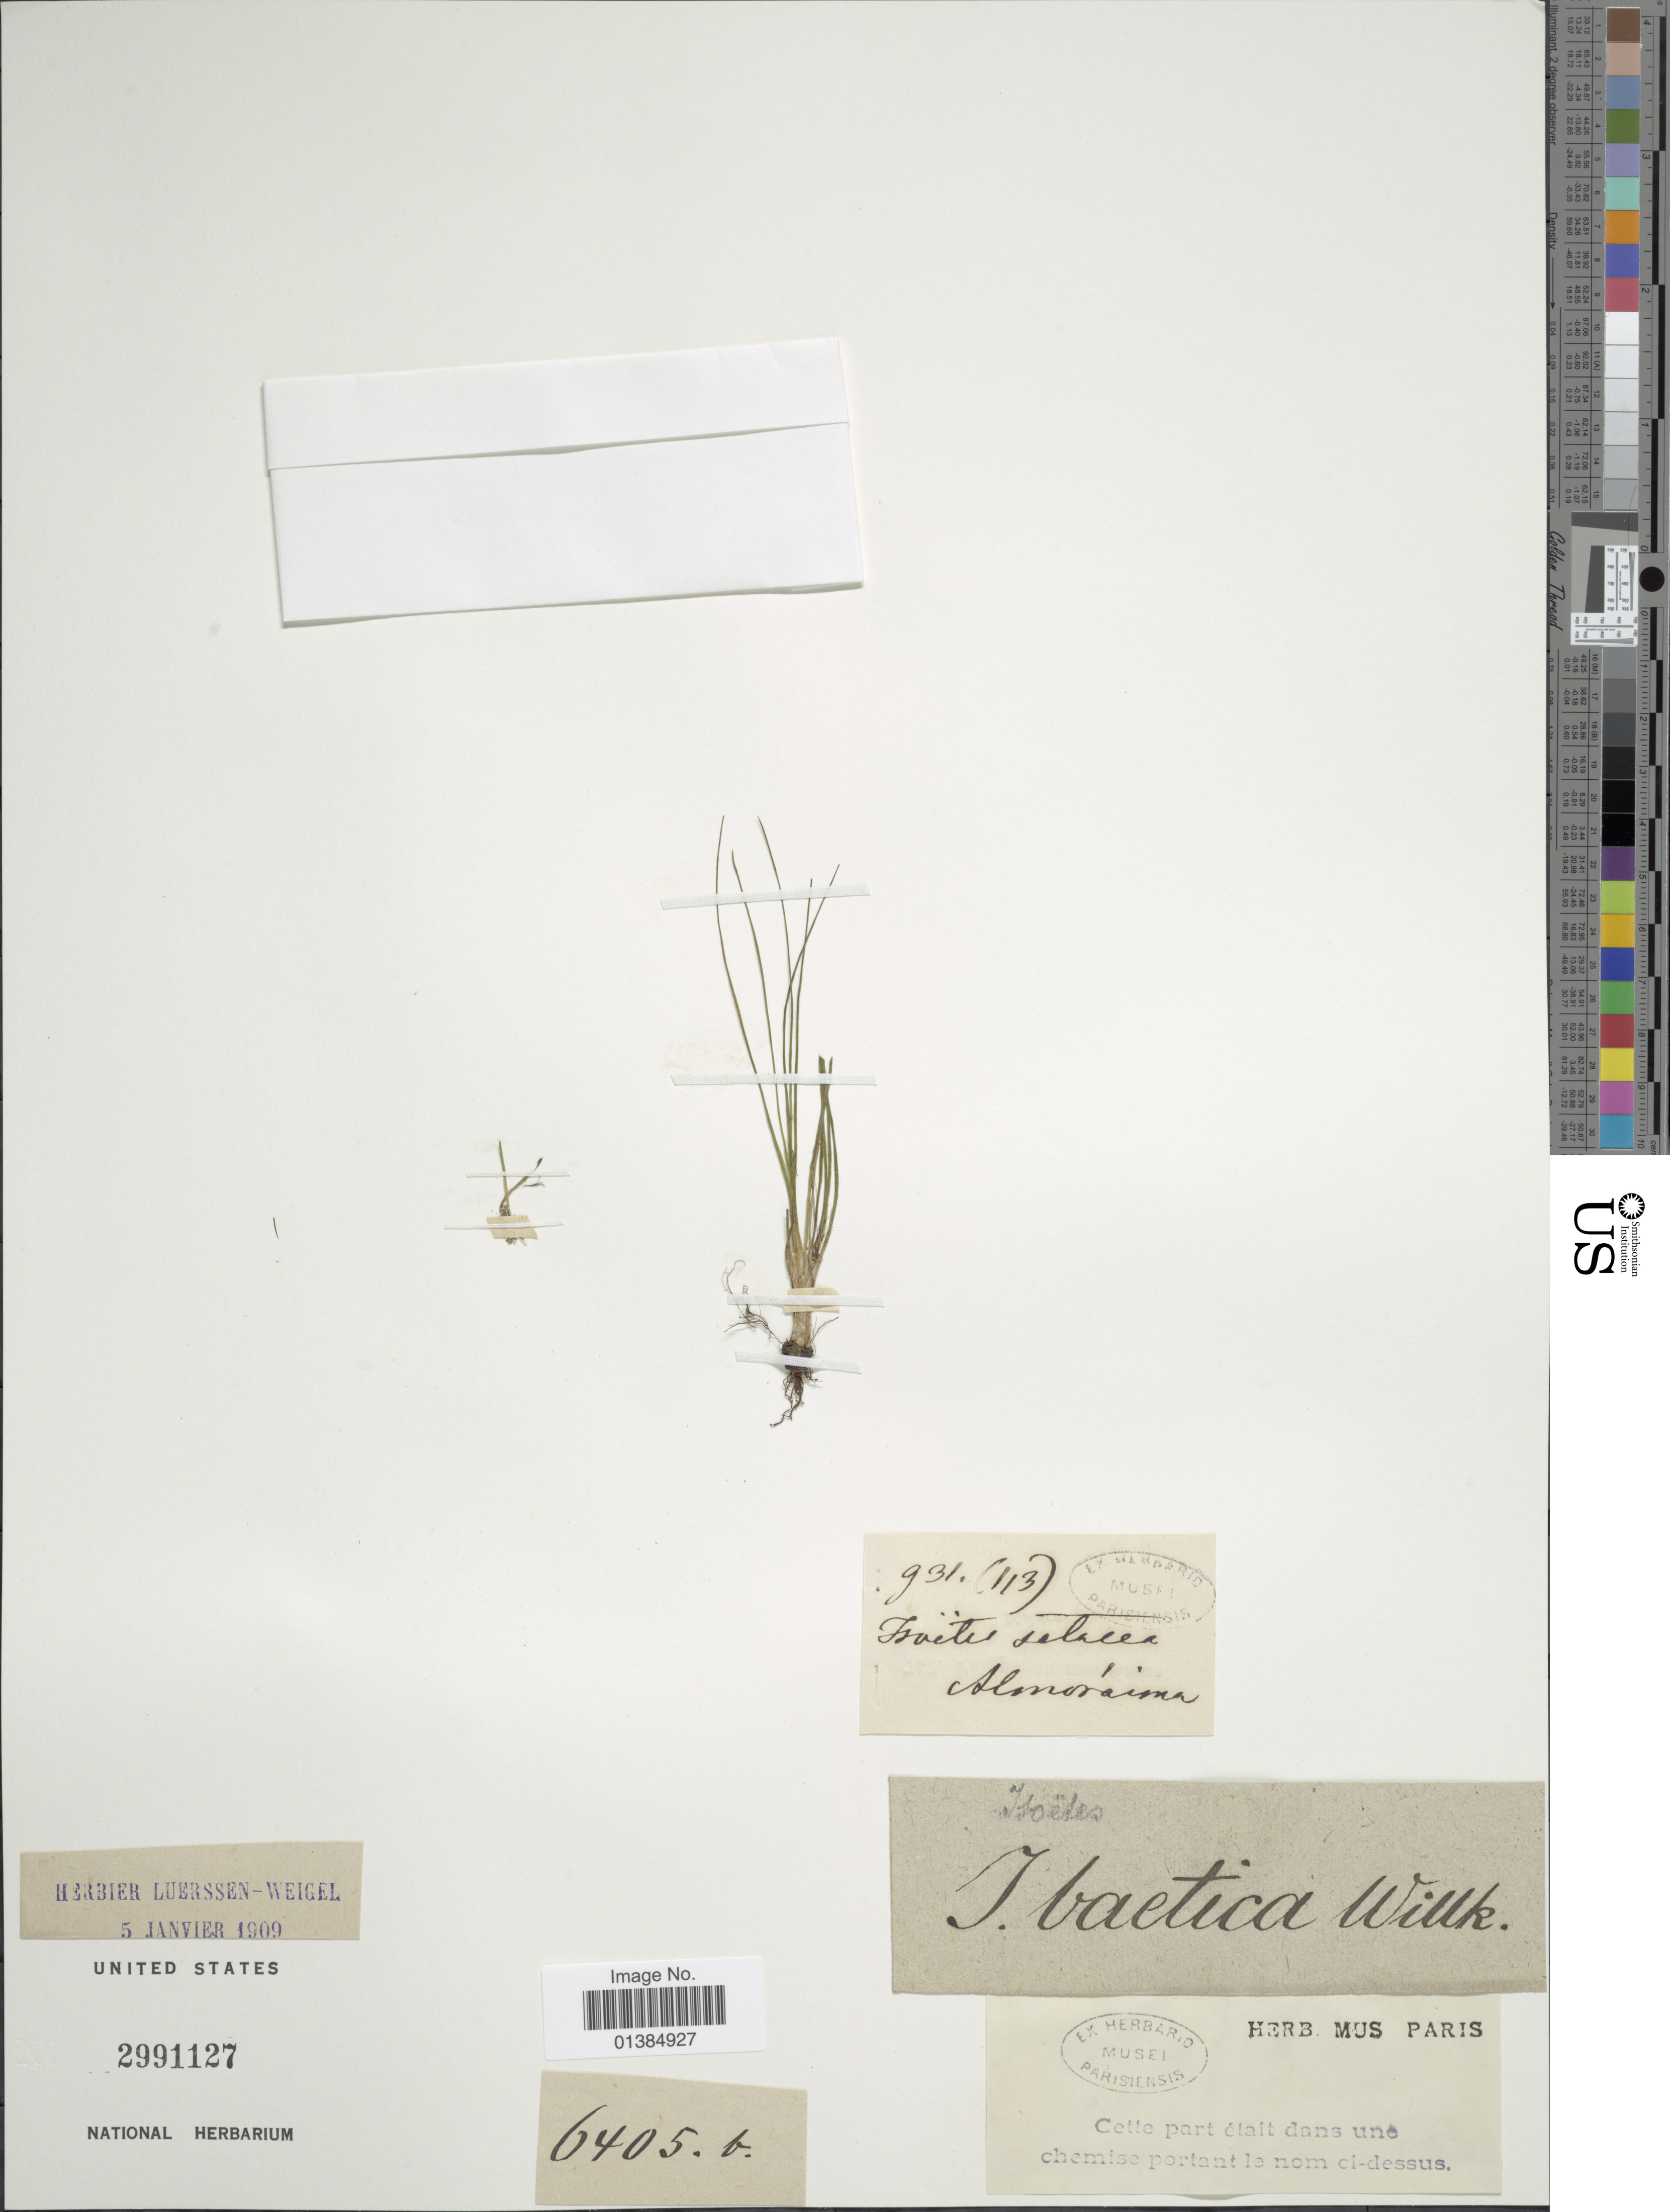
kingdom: Plantae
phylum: Tracheophyta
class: Lycopodiopsida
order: Isoetales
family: Isoetaceae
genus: Isoetes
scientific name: Isoetes echinospora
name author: Durieu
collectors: ex herb. Mus. Paris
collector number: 6405b*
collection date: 1909-01-05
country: Spain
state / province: Andalucia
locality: Almoraima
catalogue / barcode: US 2991127